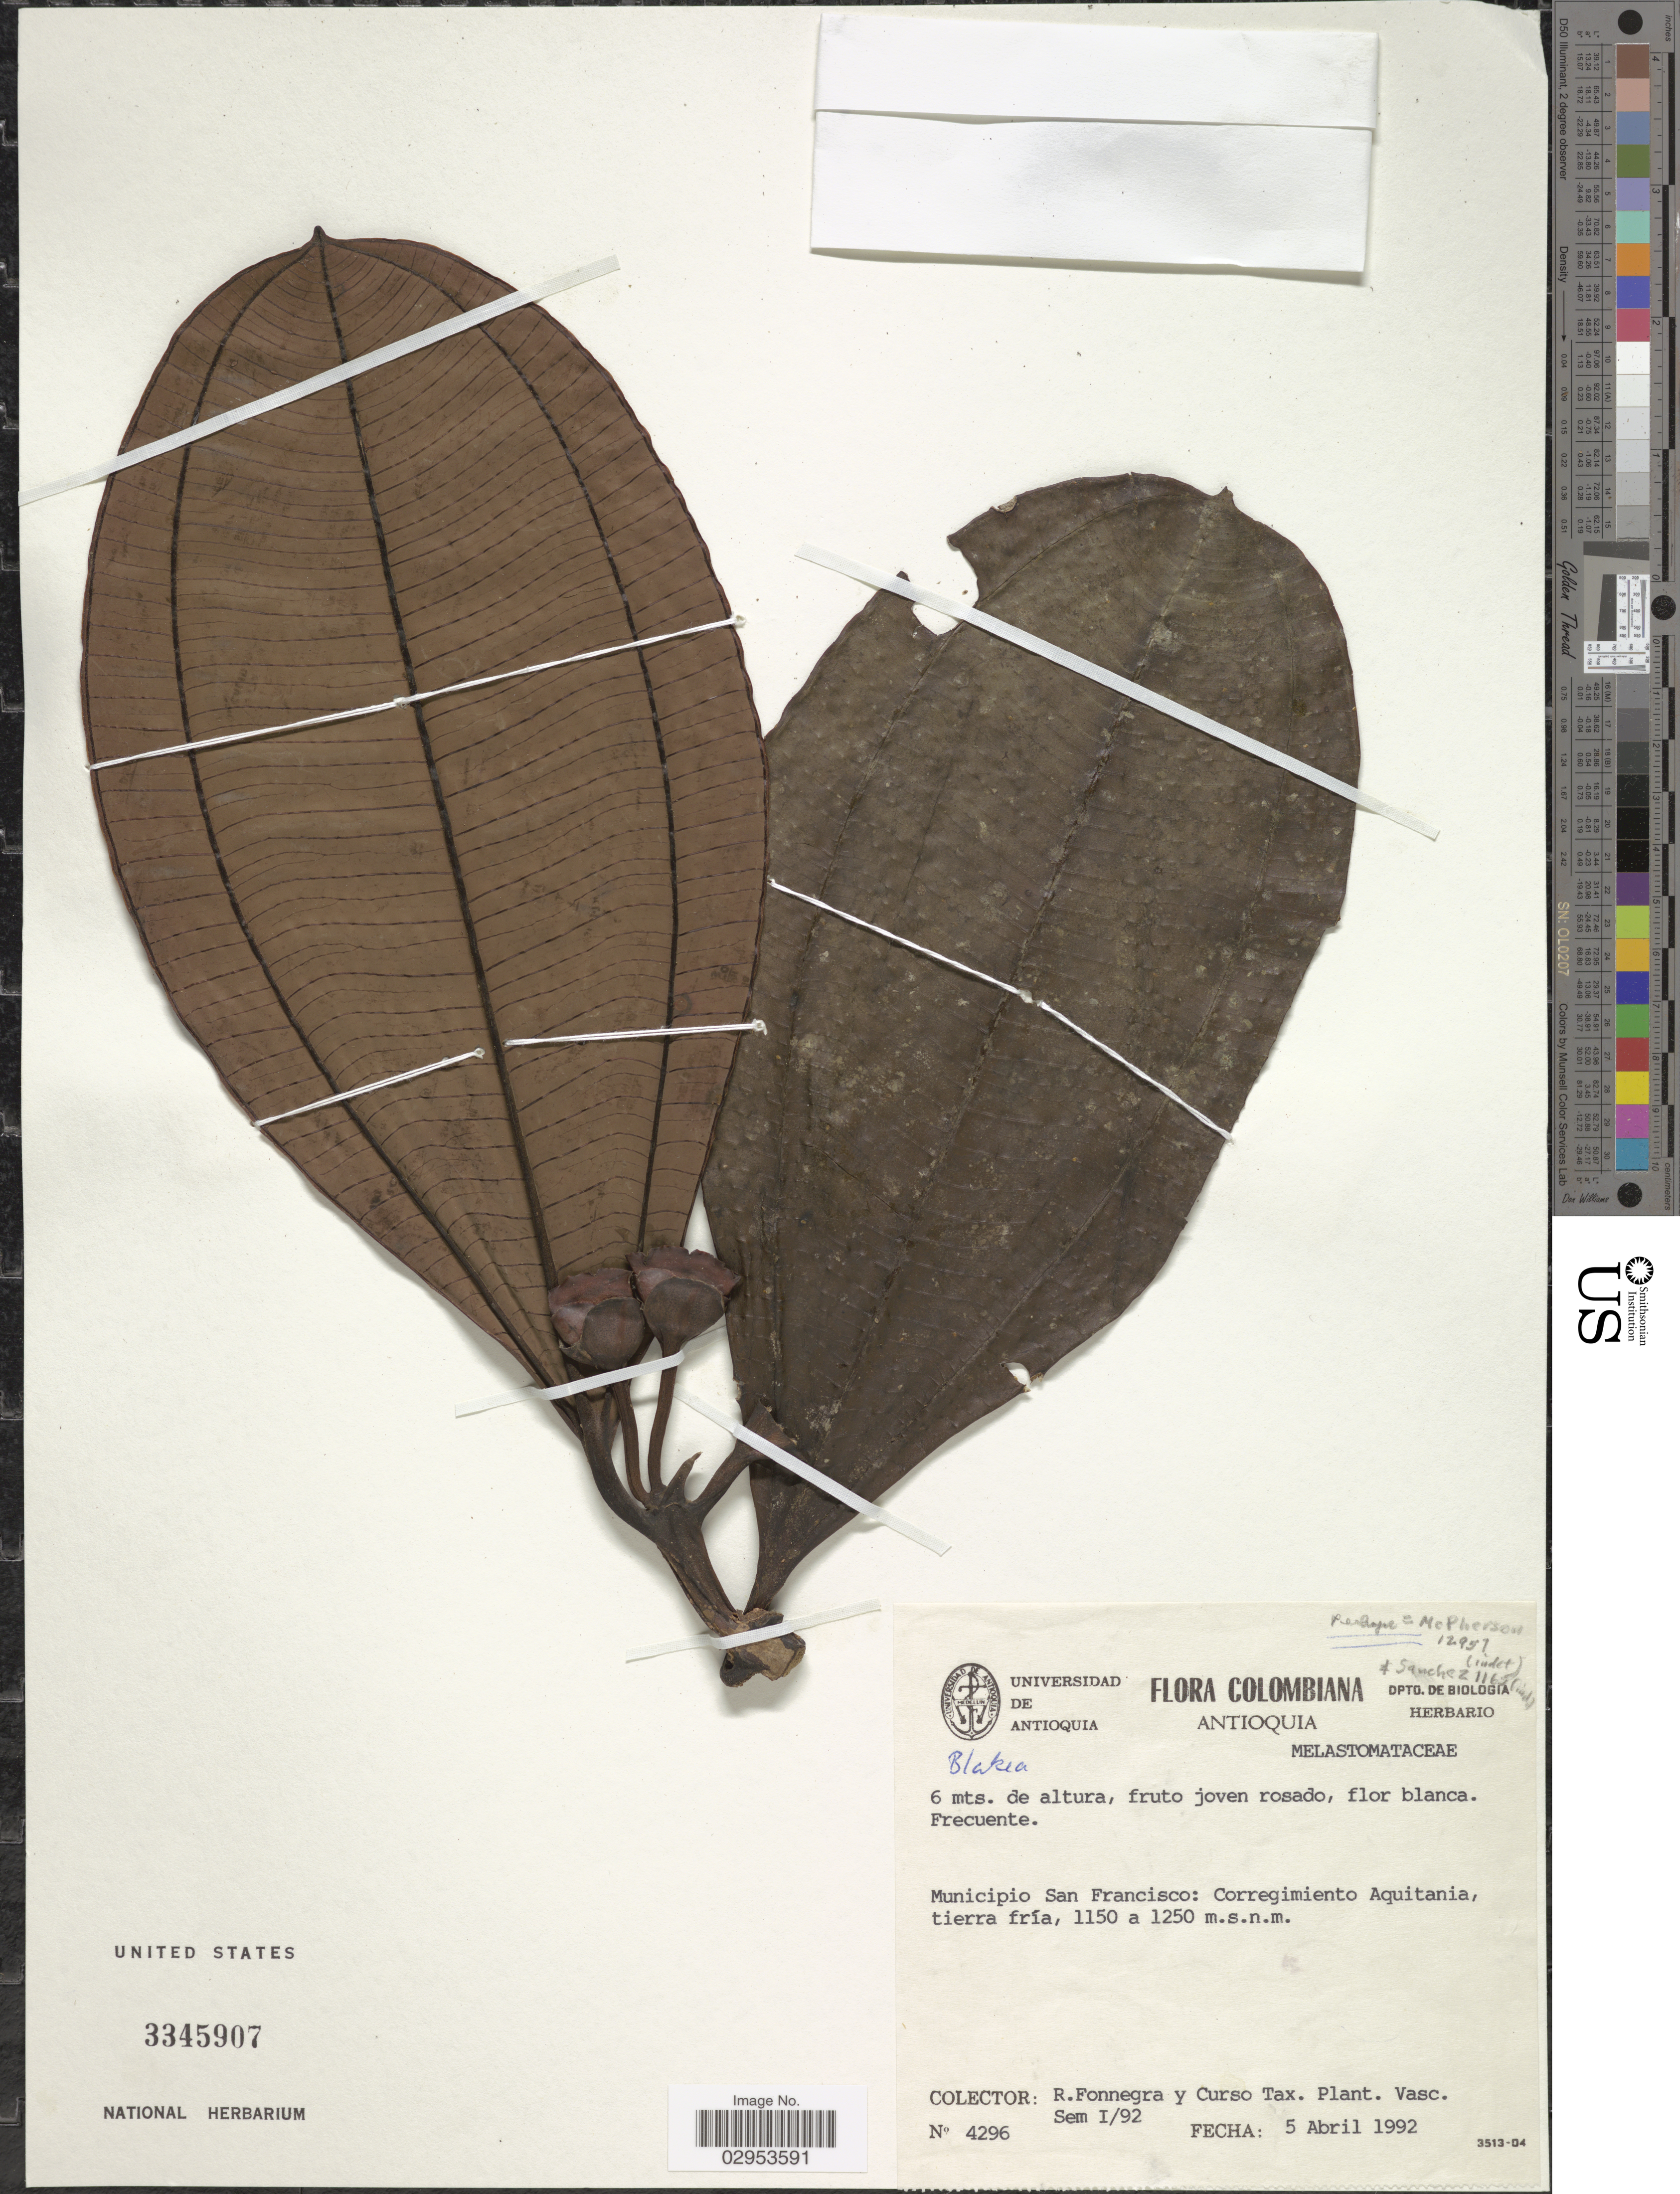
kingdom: Plantae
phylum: Tracheophyta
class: Magnoliopsida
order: Myrtales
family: Melastomataceae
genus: Blakea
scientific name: Blakea sp.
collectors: R. Fonnegra & Curso de Tax. Plant. Vasc. Sem. I/92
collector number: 4296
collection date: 1992-04-05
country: Colombia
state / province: Antioquia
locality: Municipio San Francisco: Corregimiento Aquitania.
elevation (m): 1150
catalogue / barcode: US 3345907